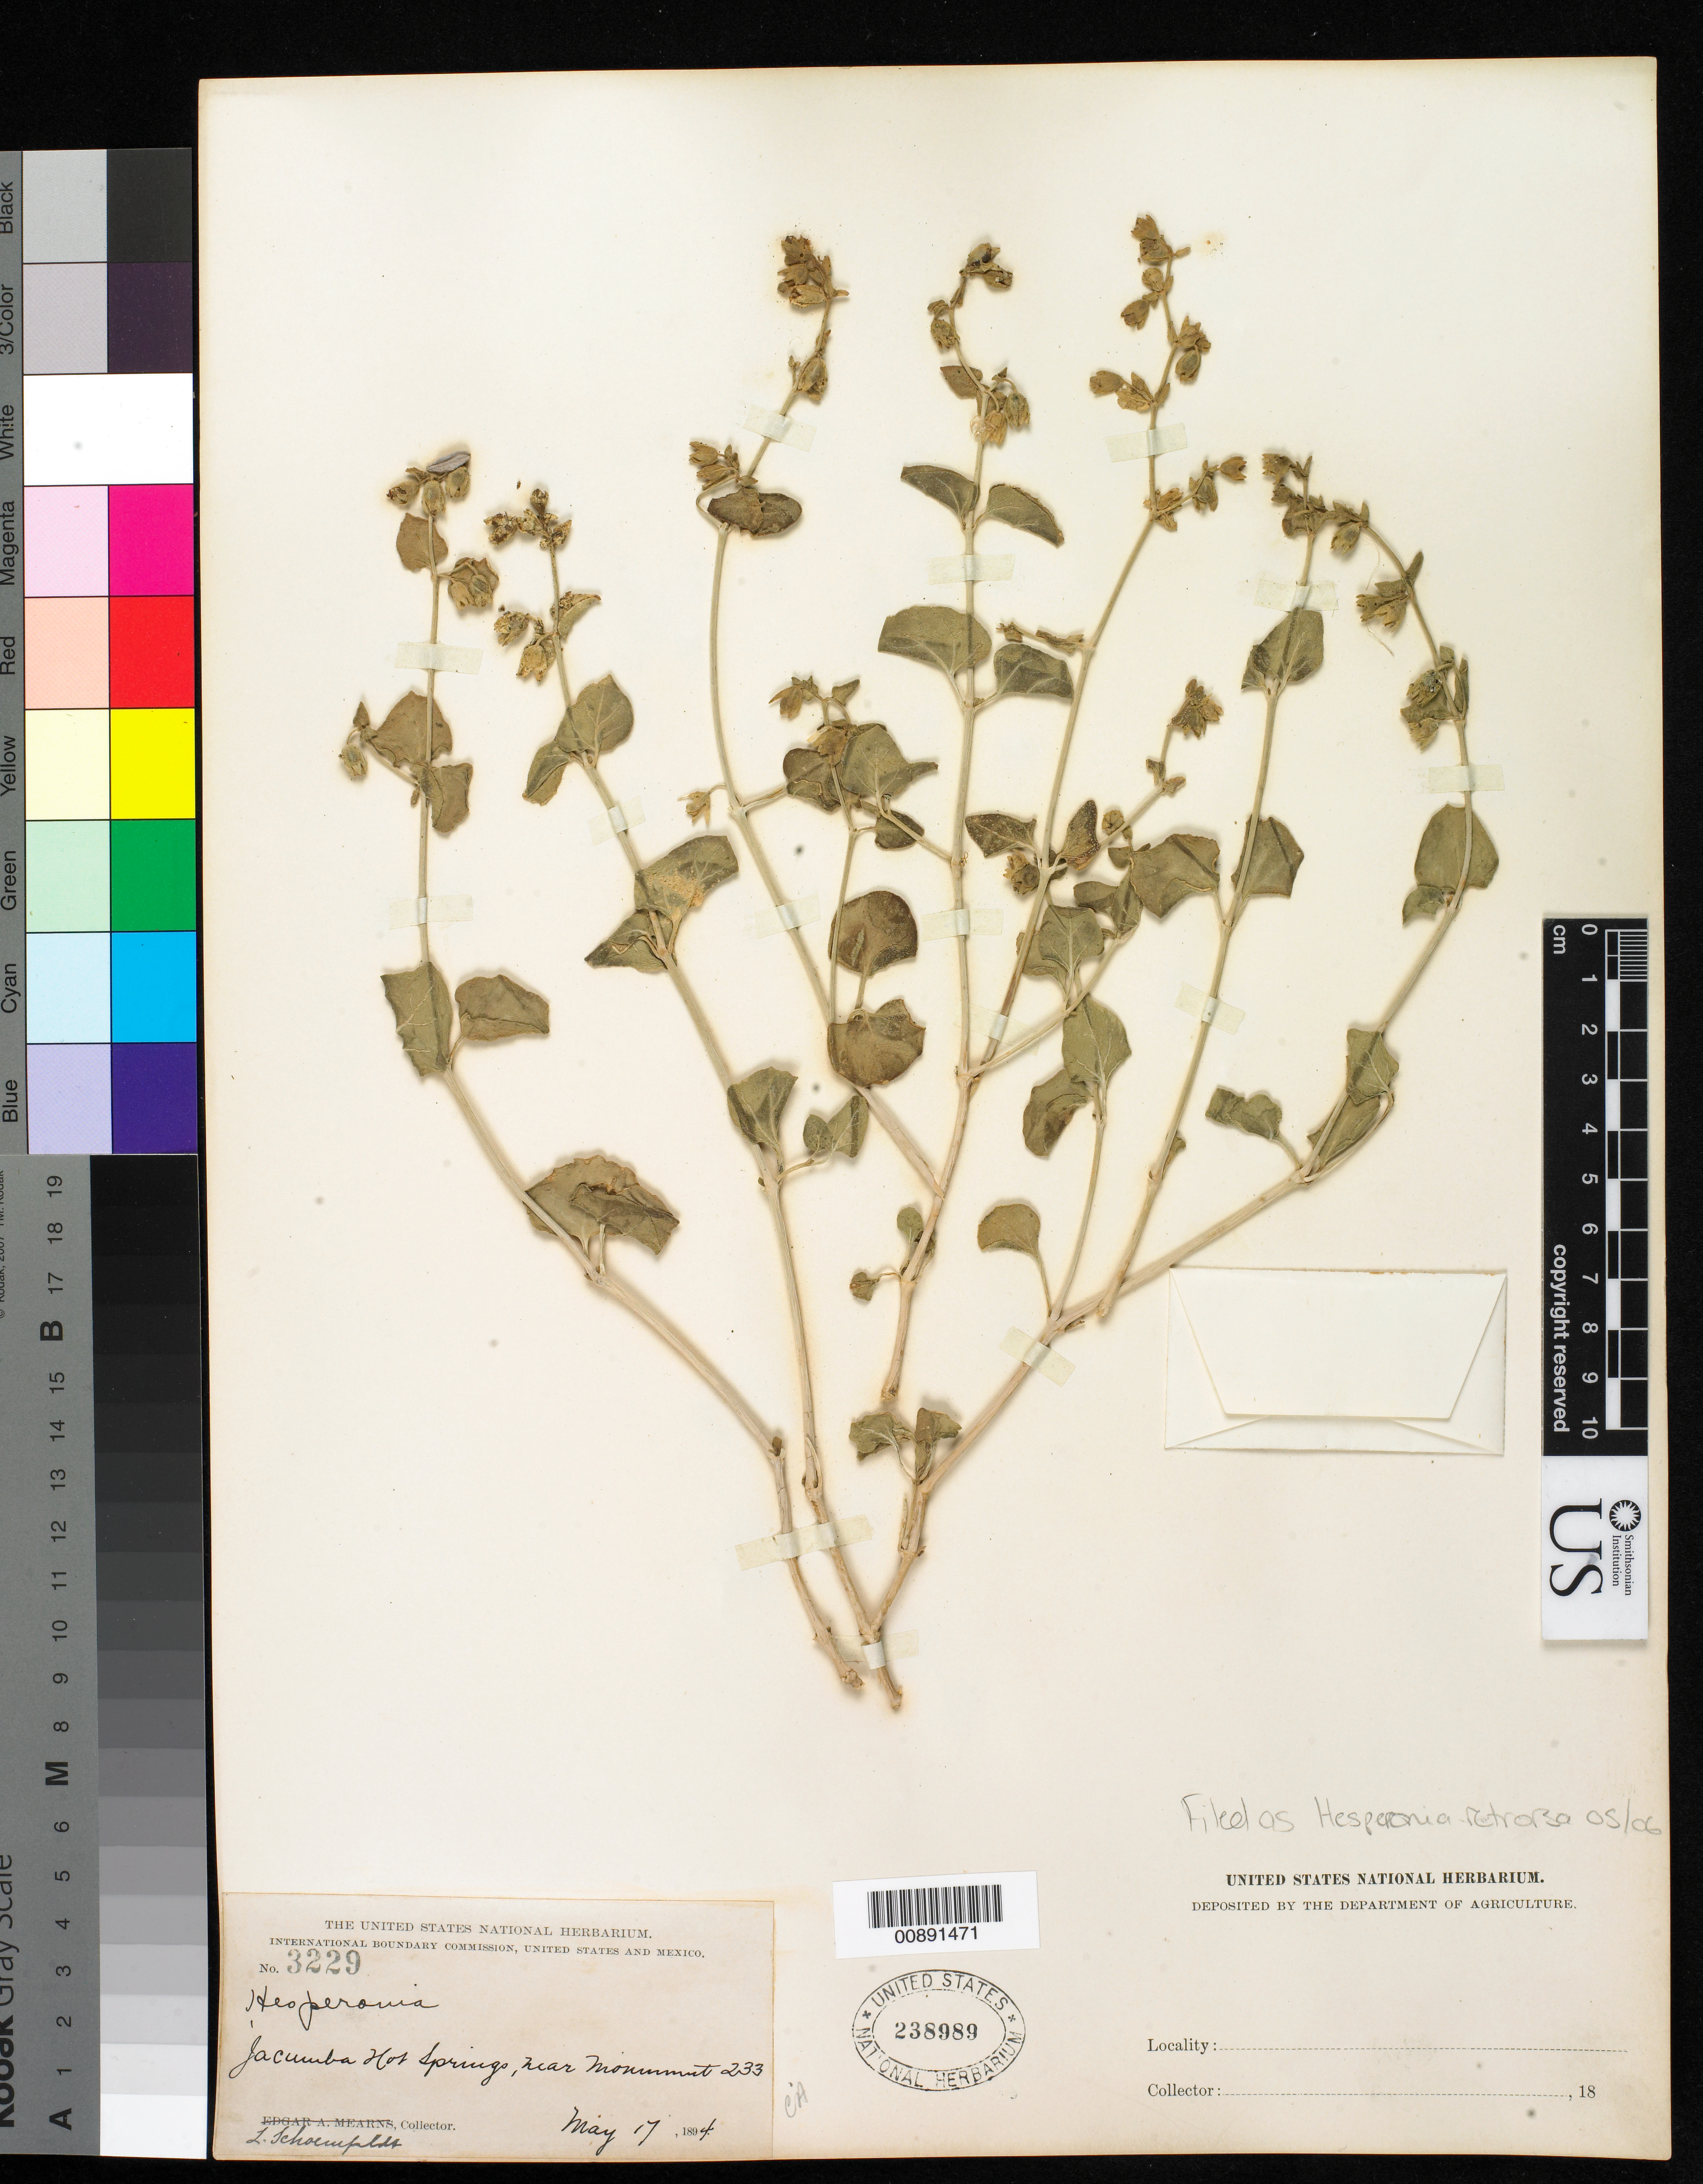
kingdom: Plantae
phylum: Tracheophyta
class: Magnoliopsida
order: Caryophyllales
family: Nyctaginaceae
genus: Hesperonia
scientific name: Hesperonia retrorsa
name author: (A. Heller) Standl.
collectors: L. Schoenfeldt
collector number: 3229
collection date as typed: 17 May 1894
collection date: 1894-05-17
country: United States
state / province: California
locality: Jacumba Hot Springs, near Monument 233.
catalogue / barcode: US 238989